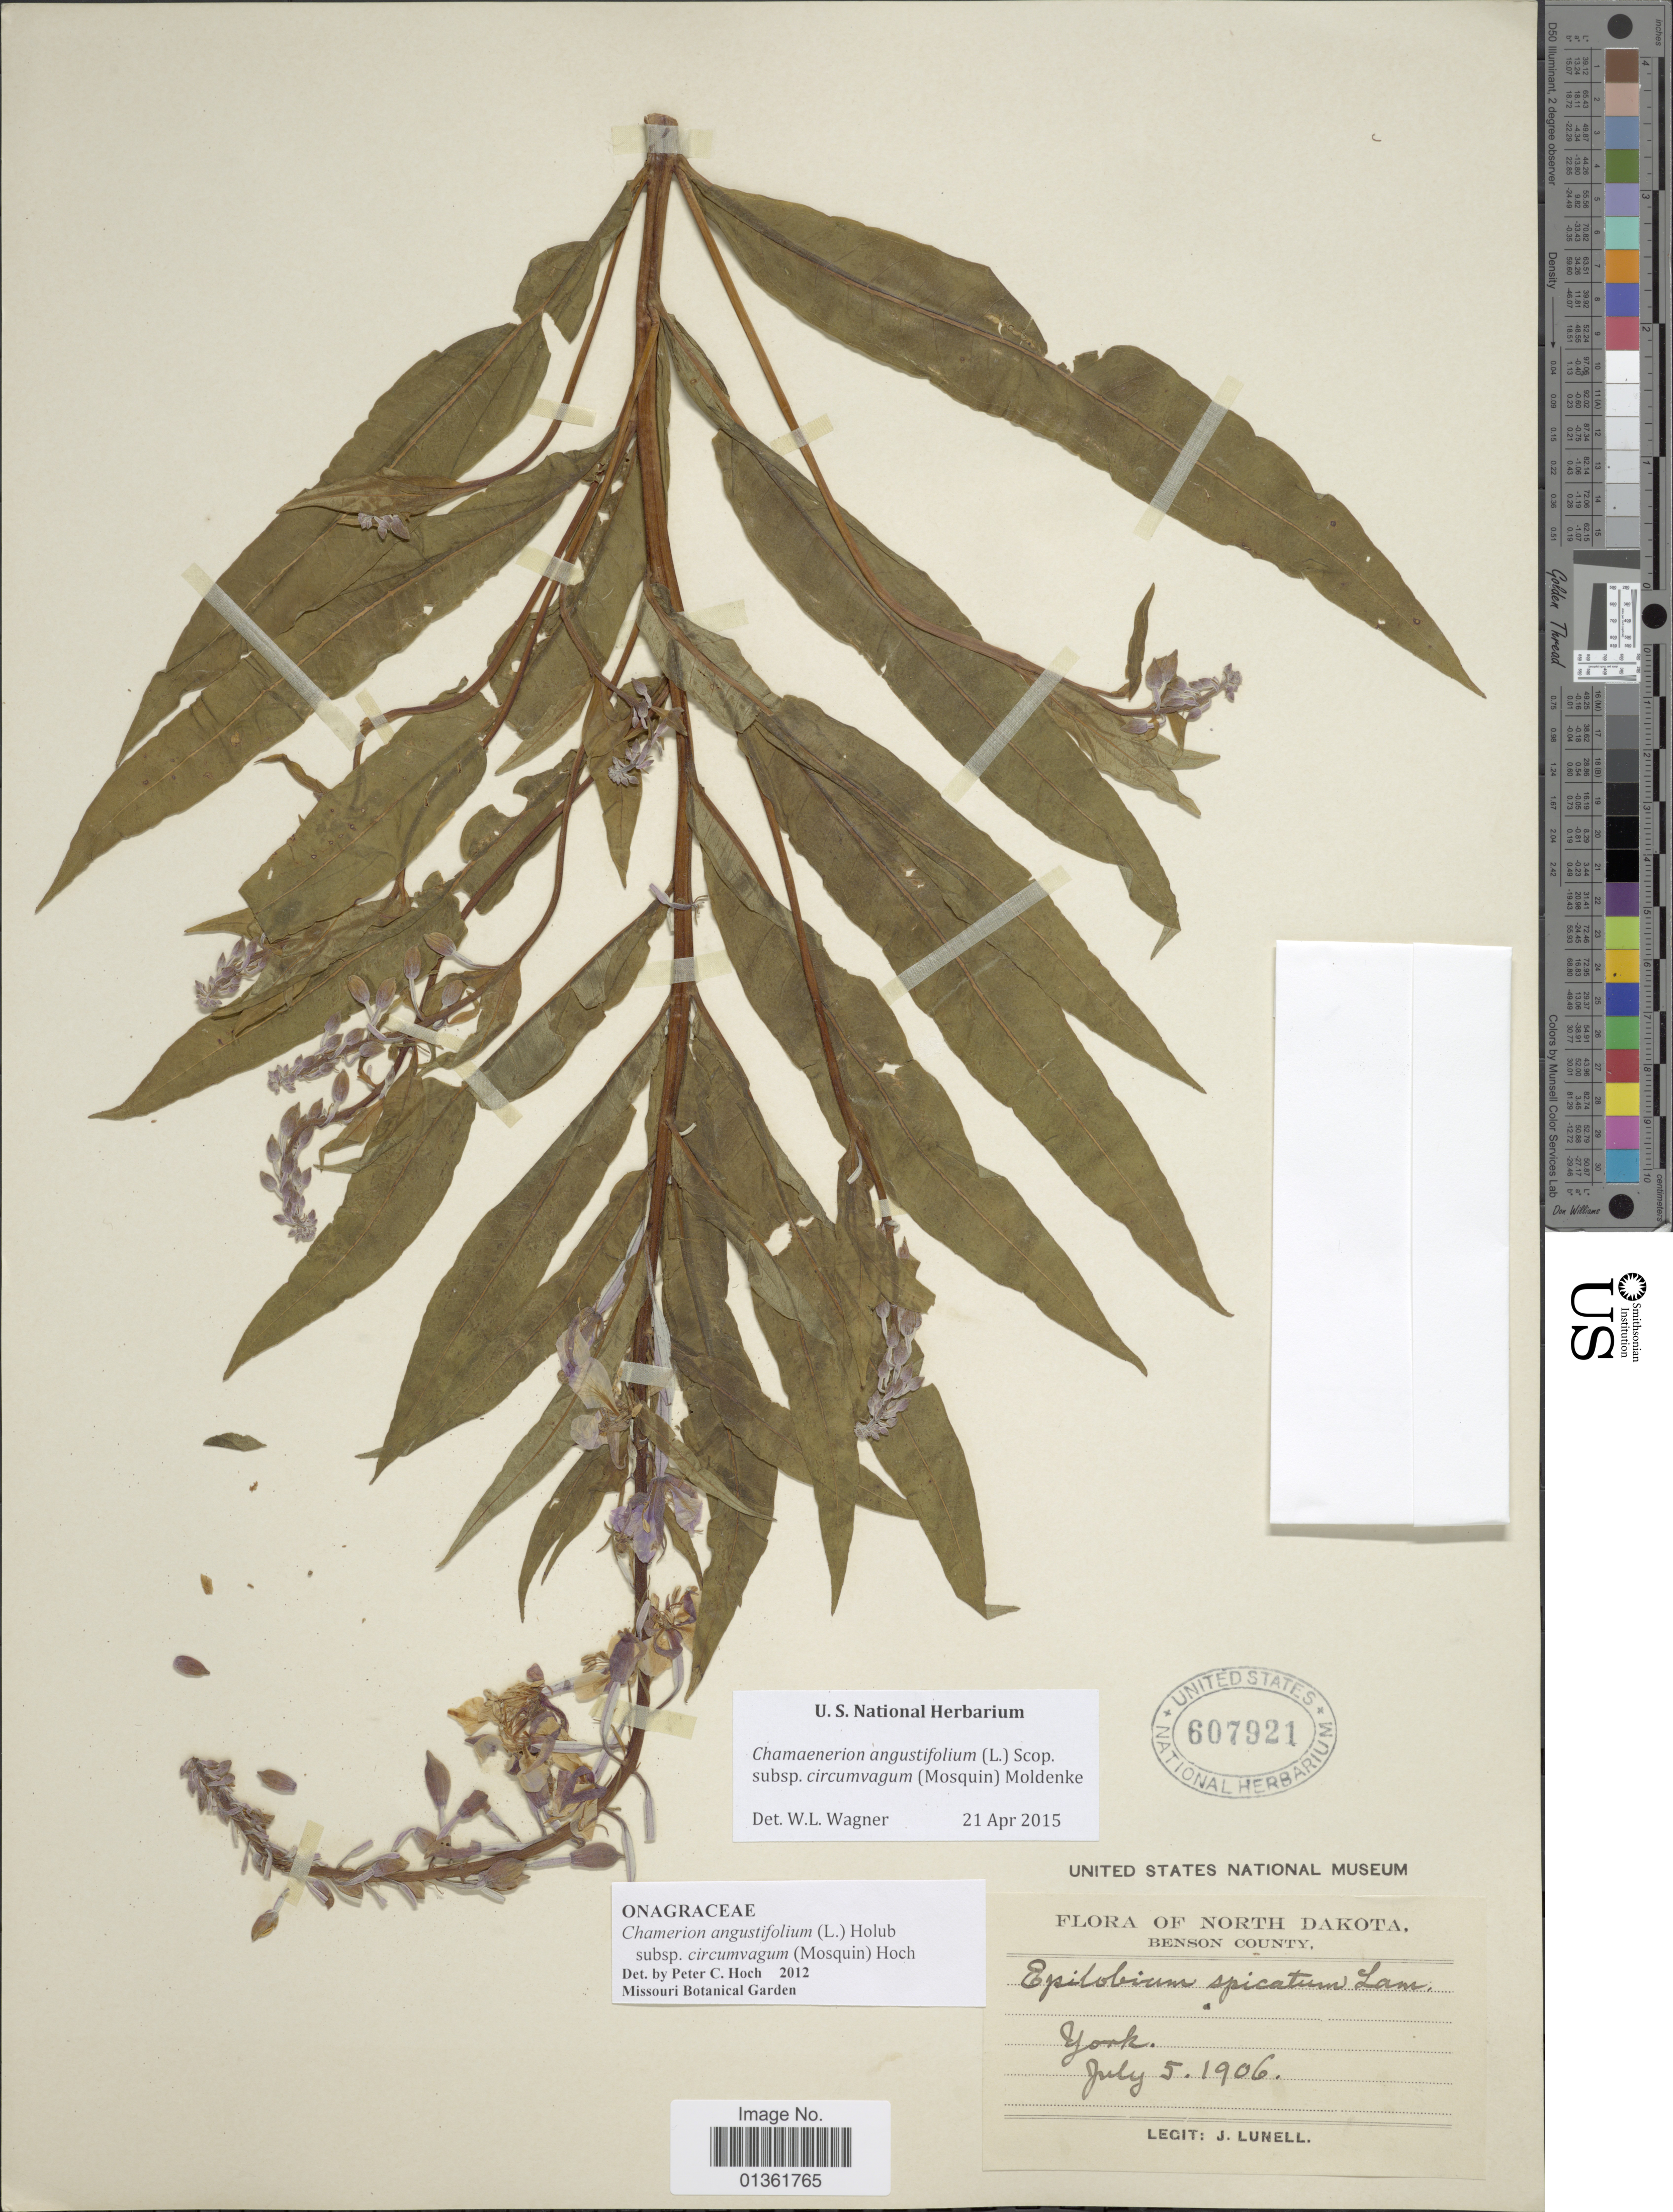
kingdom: Plantae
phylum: Tracheophyta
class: Magnoliopsida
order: Myrtales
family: Onagraceae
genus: Chamaenerion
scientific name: Chamaenerion angustifolium subsp. circumvagum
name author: (Mosquin) Moldenke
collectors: J. Lunell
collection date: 1906-07-05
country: United States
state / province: North Dakota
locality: Benson County. York.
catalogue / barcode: US 607921